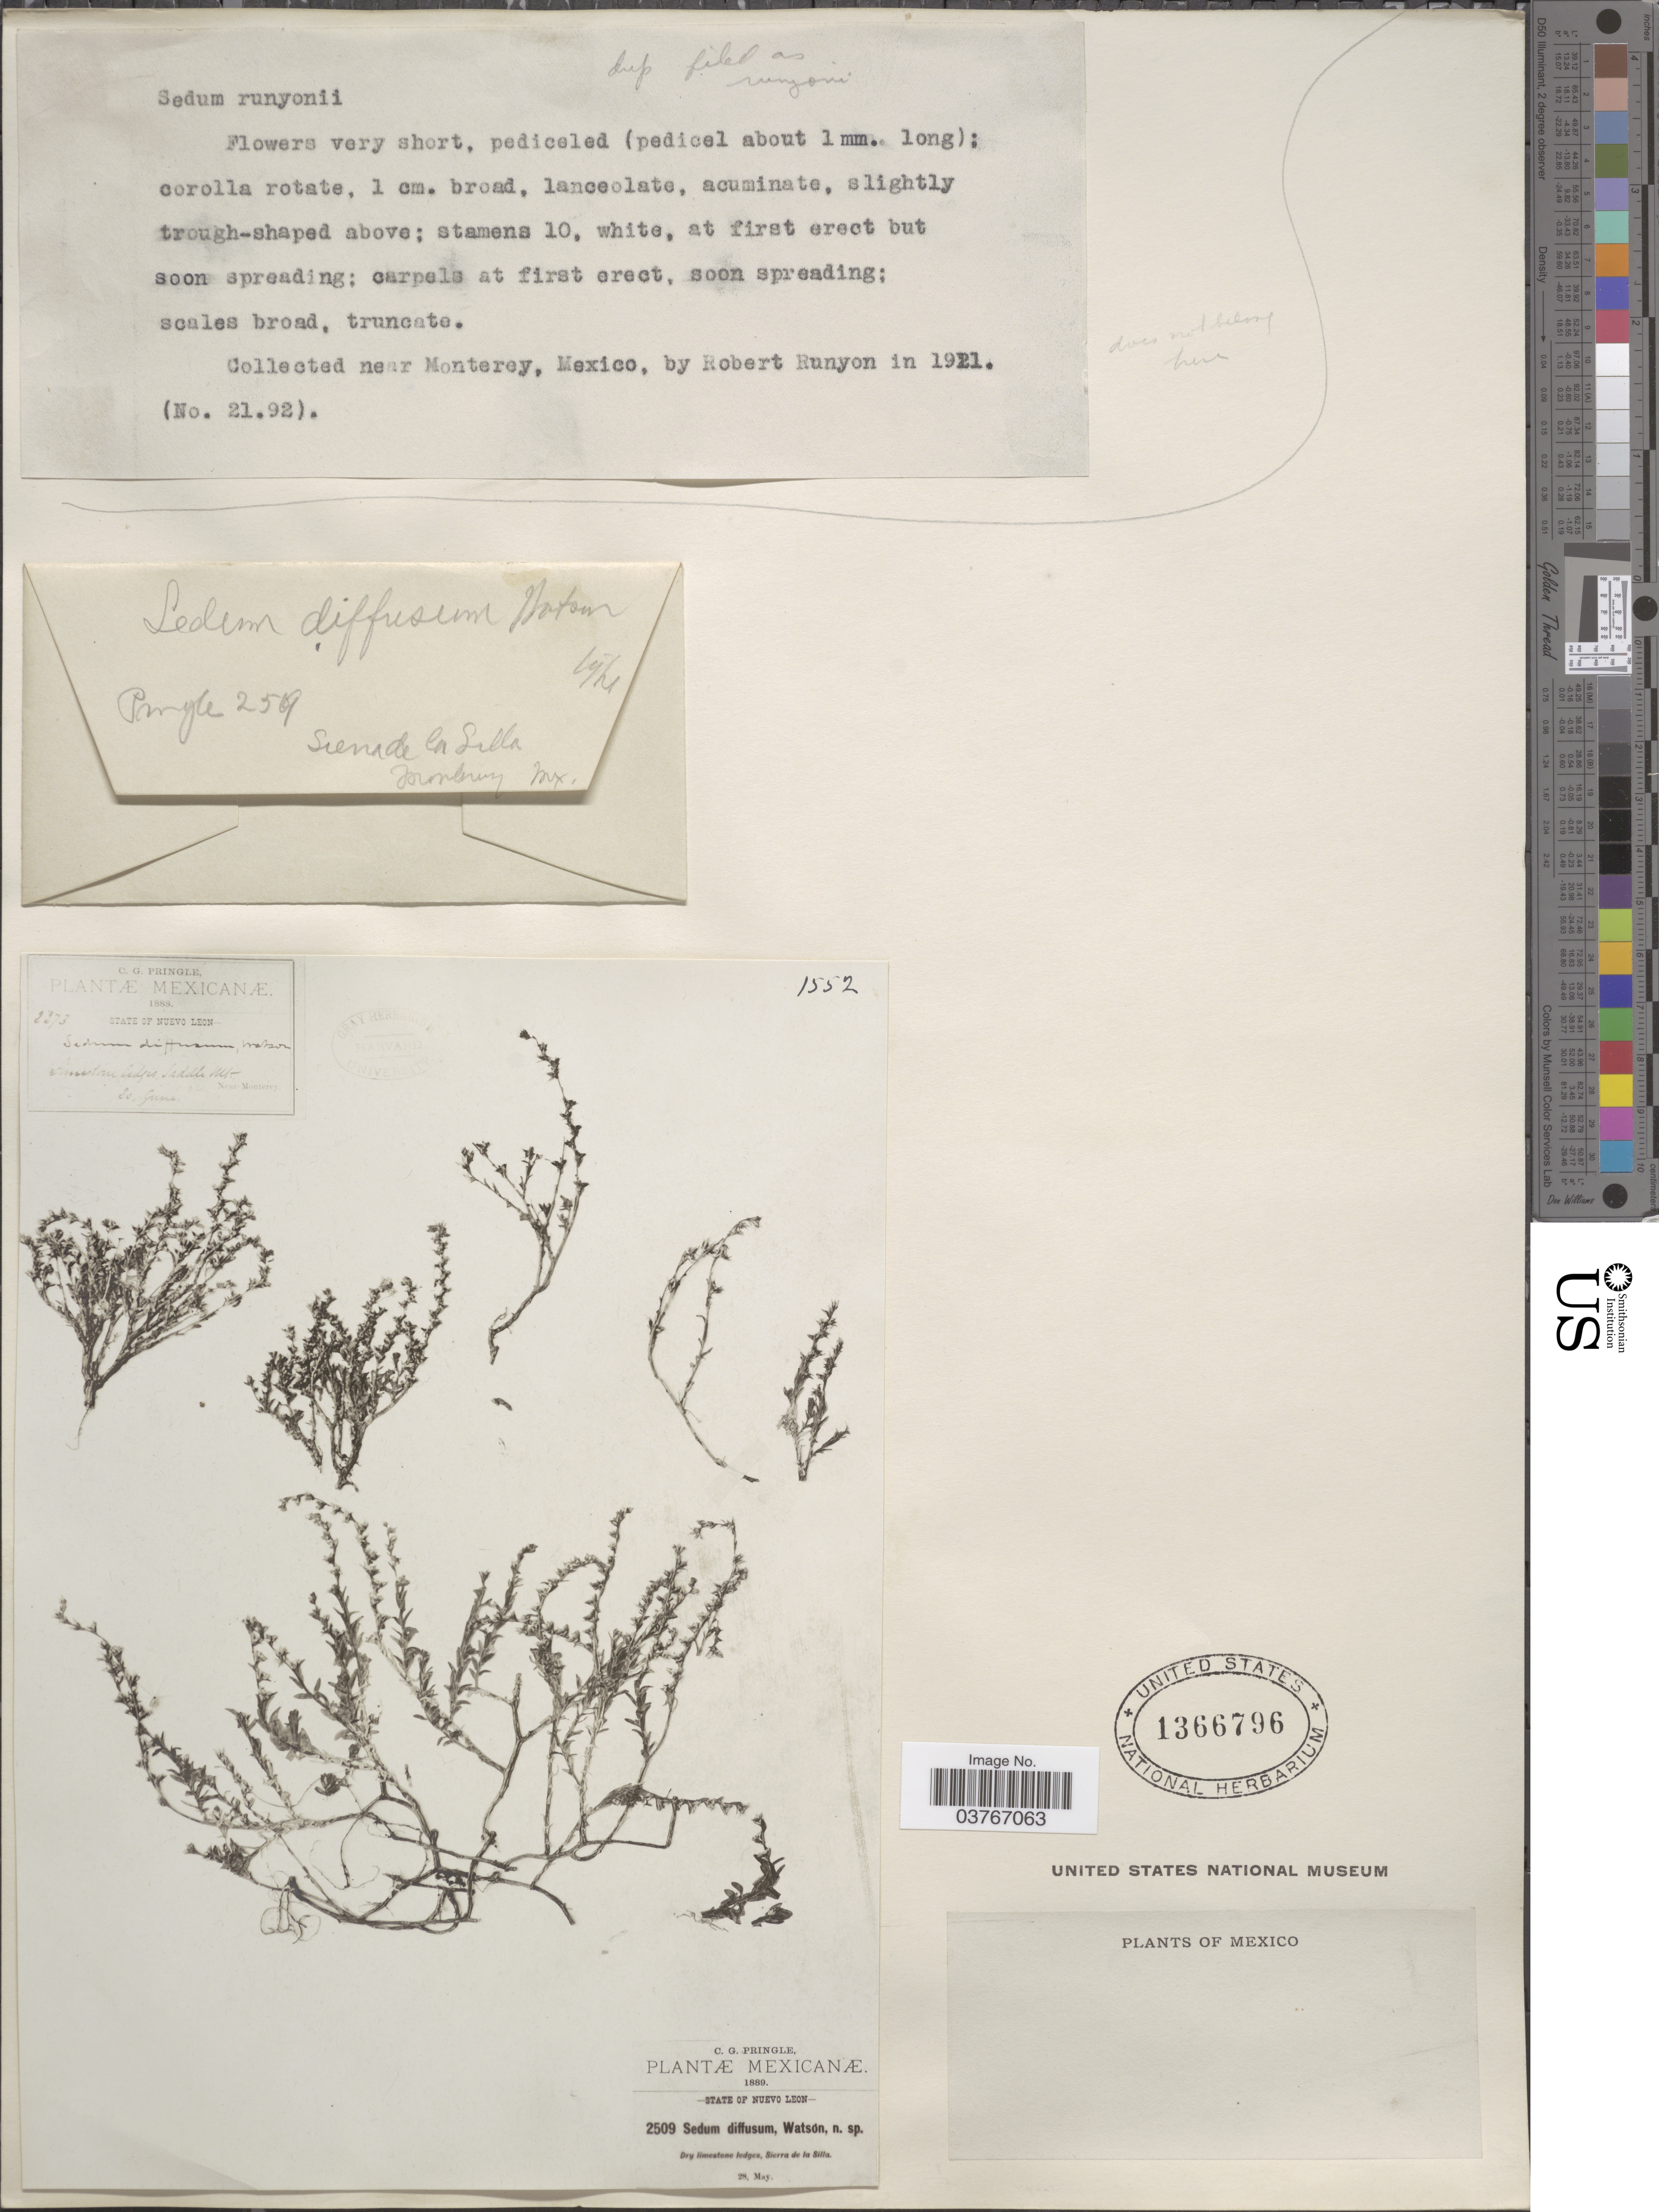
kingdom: Plantae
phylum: Tracheophyta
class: Magnoliopsida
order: Saxifragales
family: Crassulaceae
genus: Sedum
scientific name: Sedum diffusum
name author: S. Watson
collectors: C. G. Pringle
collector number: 2509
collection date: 1889-05-28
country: Mexico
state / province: Nuevo León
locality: Dry limestone ledges, Sierra de la Silla.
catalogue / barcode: US 1366796